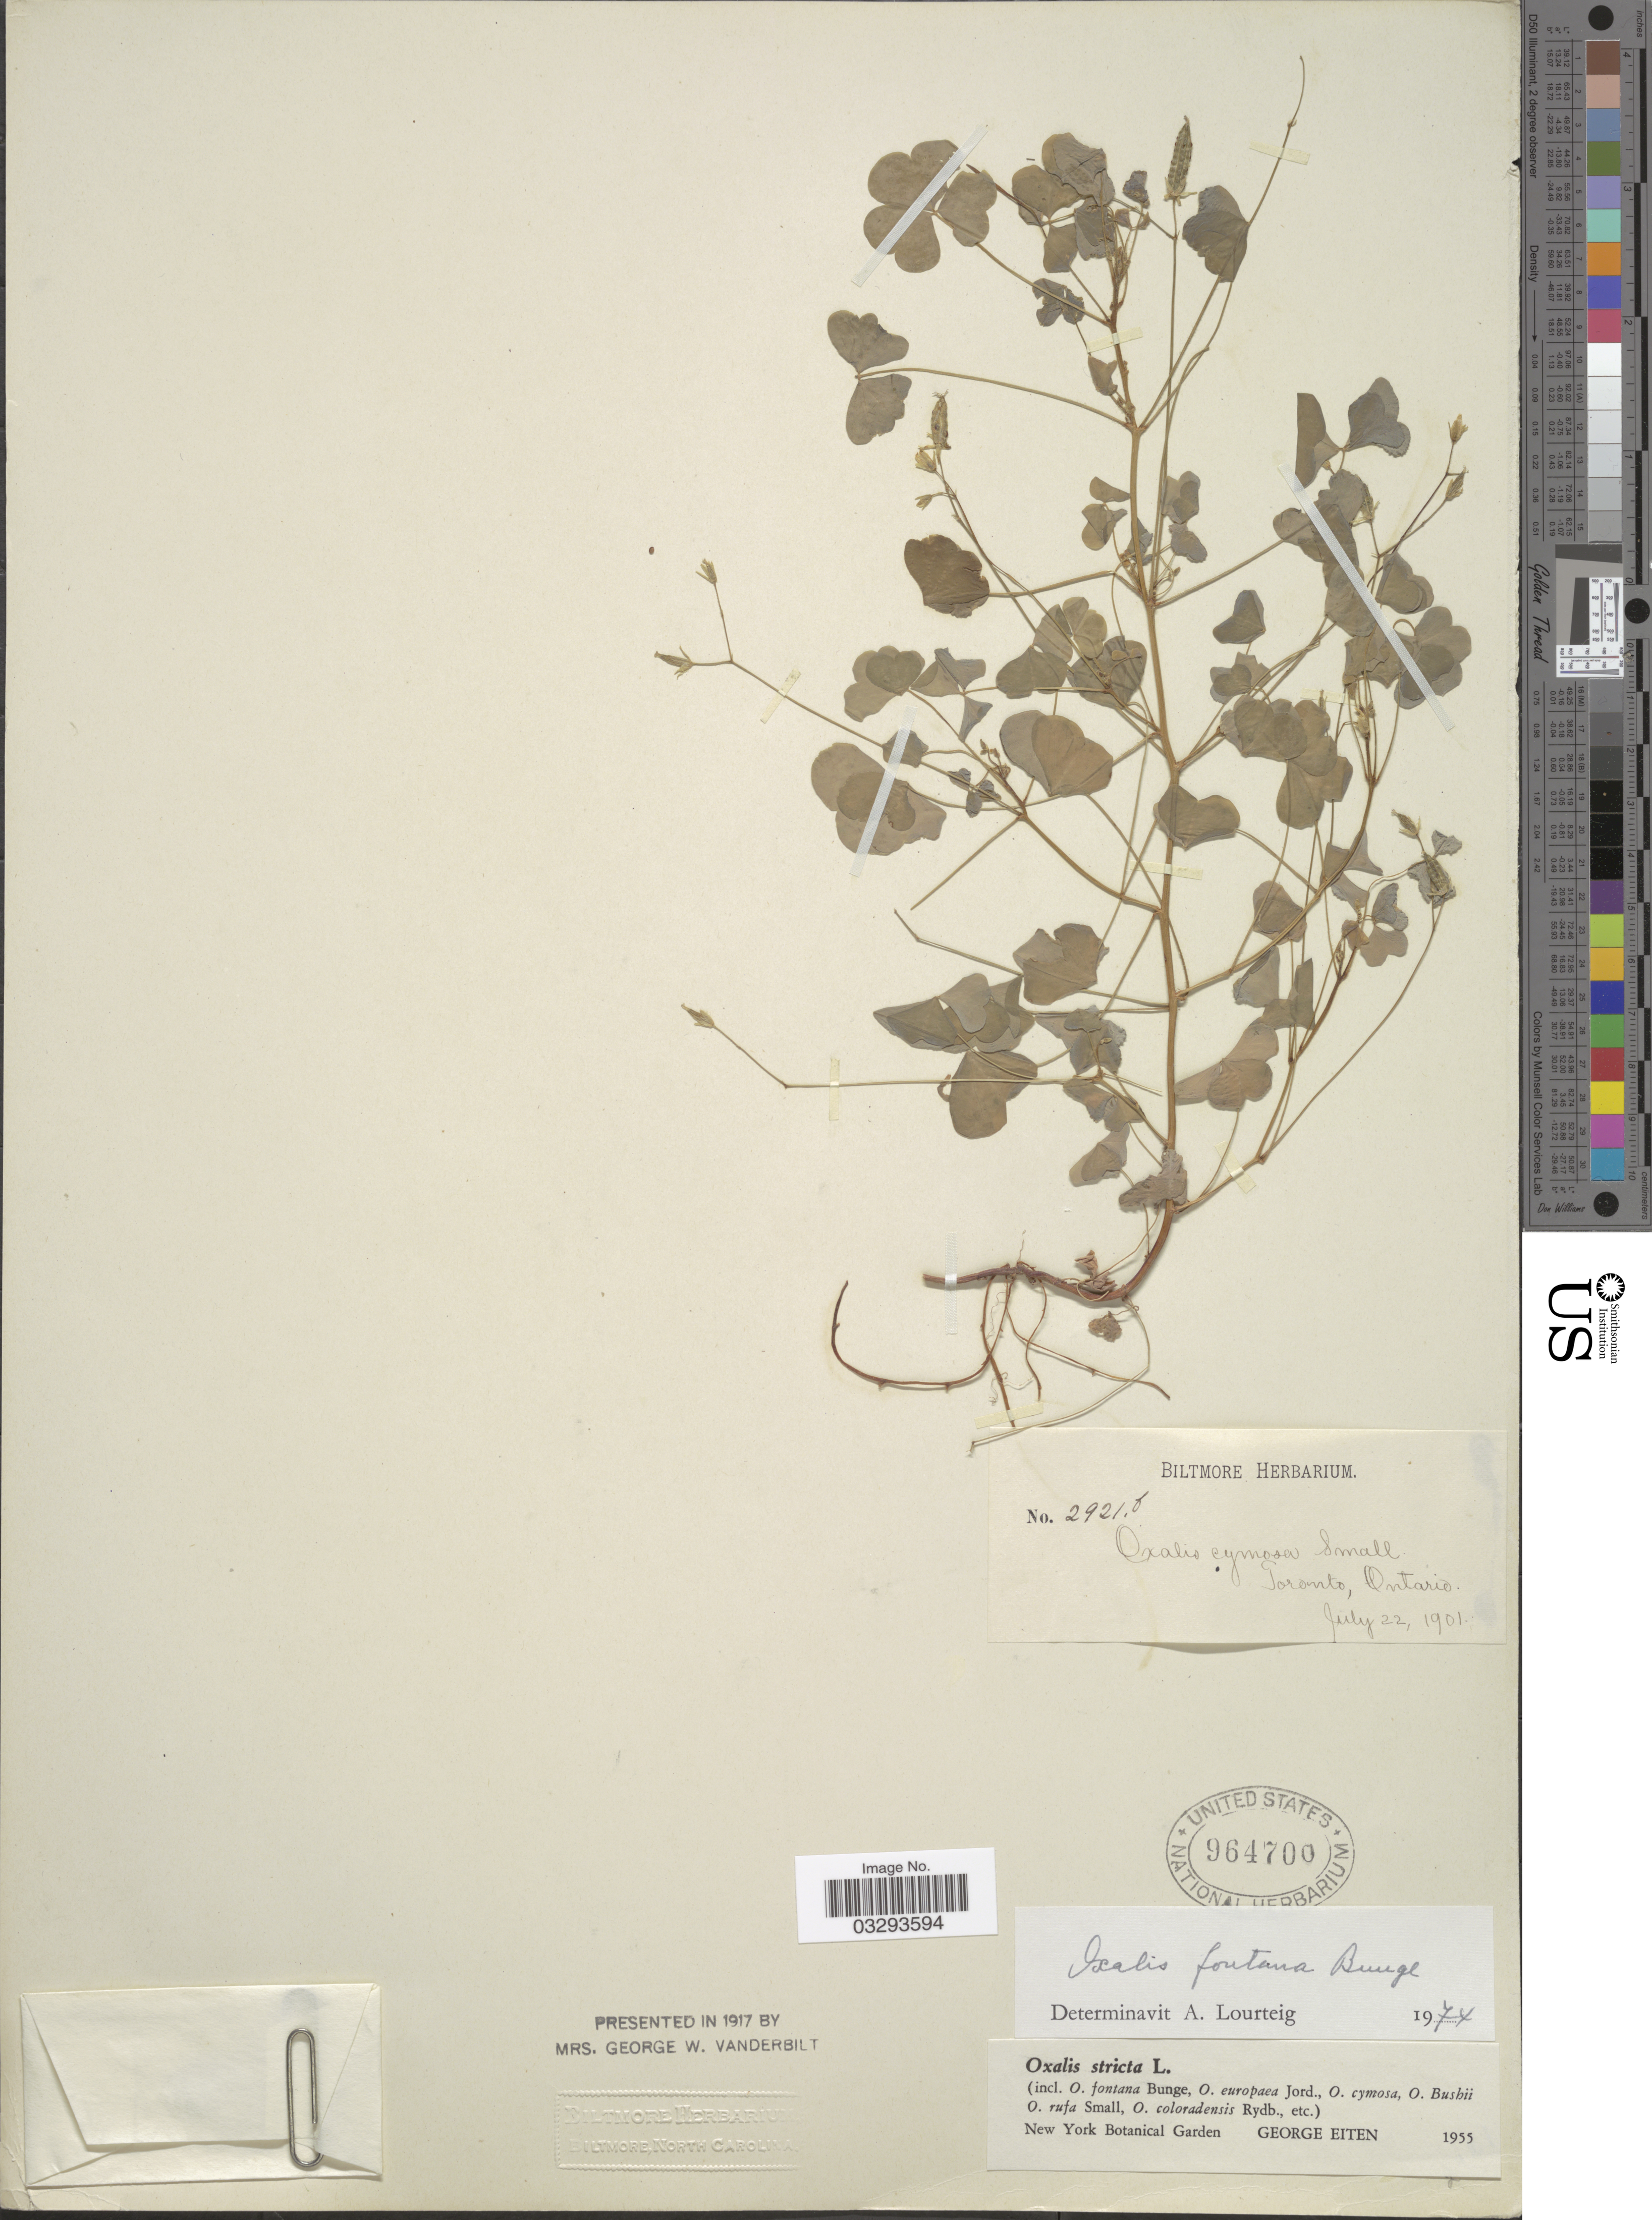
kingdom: Plantae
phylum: Tracheophyta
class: Magnoliopsida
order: Oxalidales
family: Oxalidaceae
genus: Oxalis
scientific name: Oxalis fontana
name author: Bunge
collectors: ex herb. Biltmore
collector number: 2921f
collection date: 1901-07-22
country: Canada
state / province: Ontario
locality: Toronto.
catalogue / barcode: US 964700